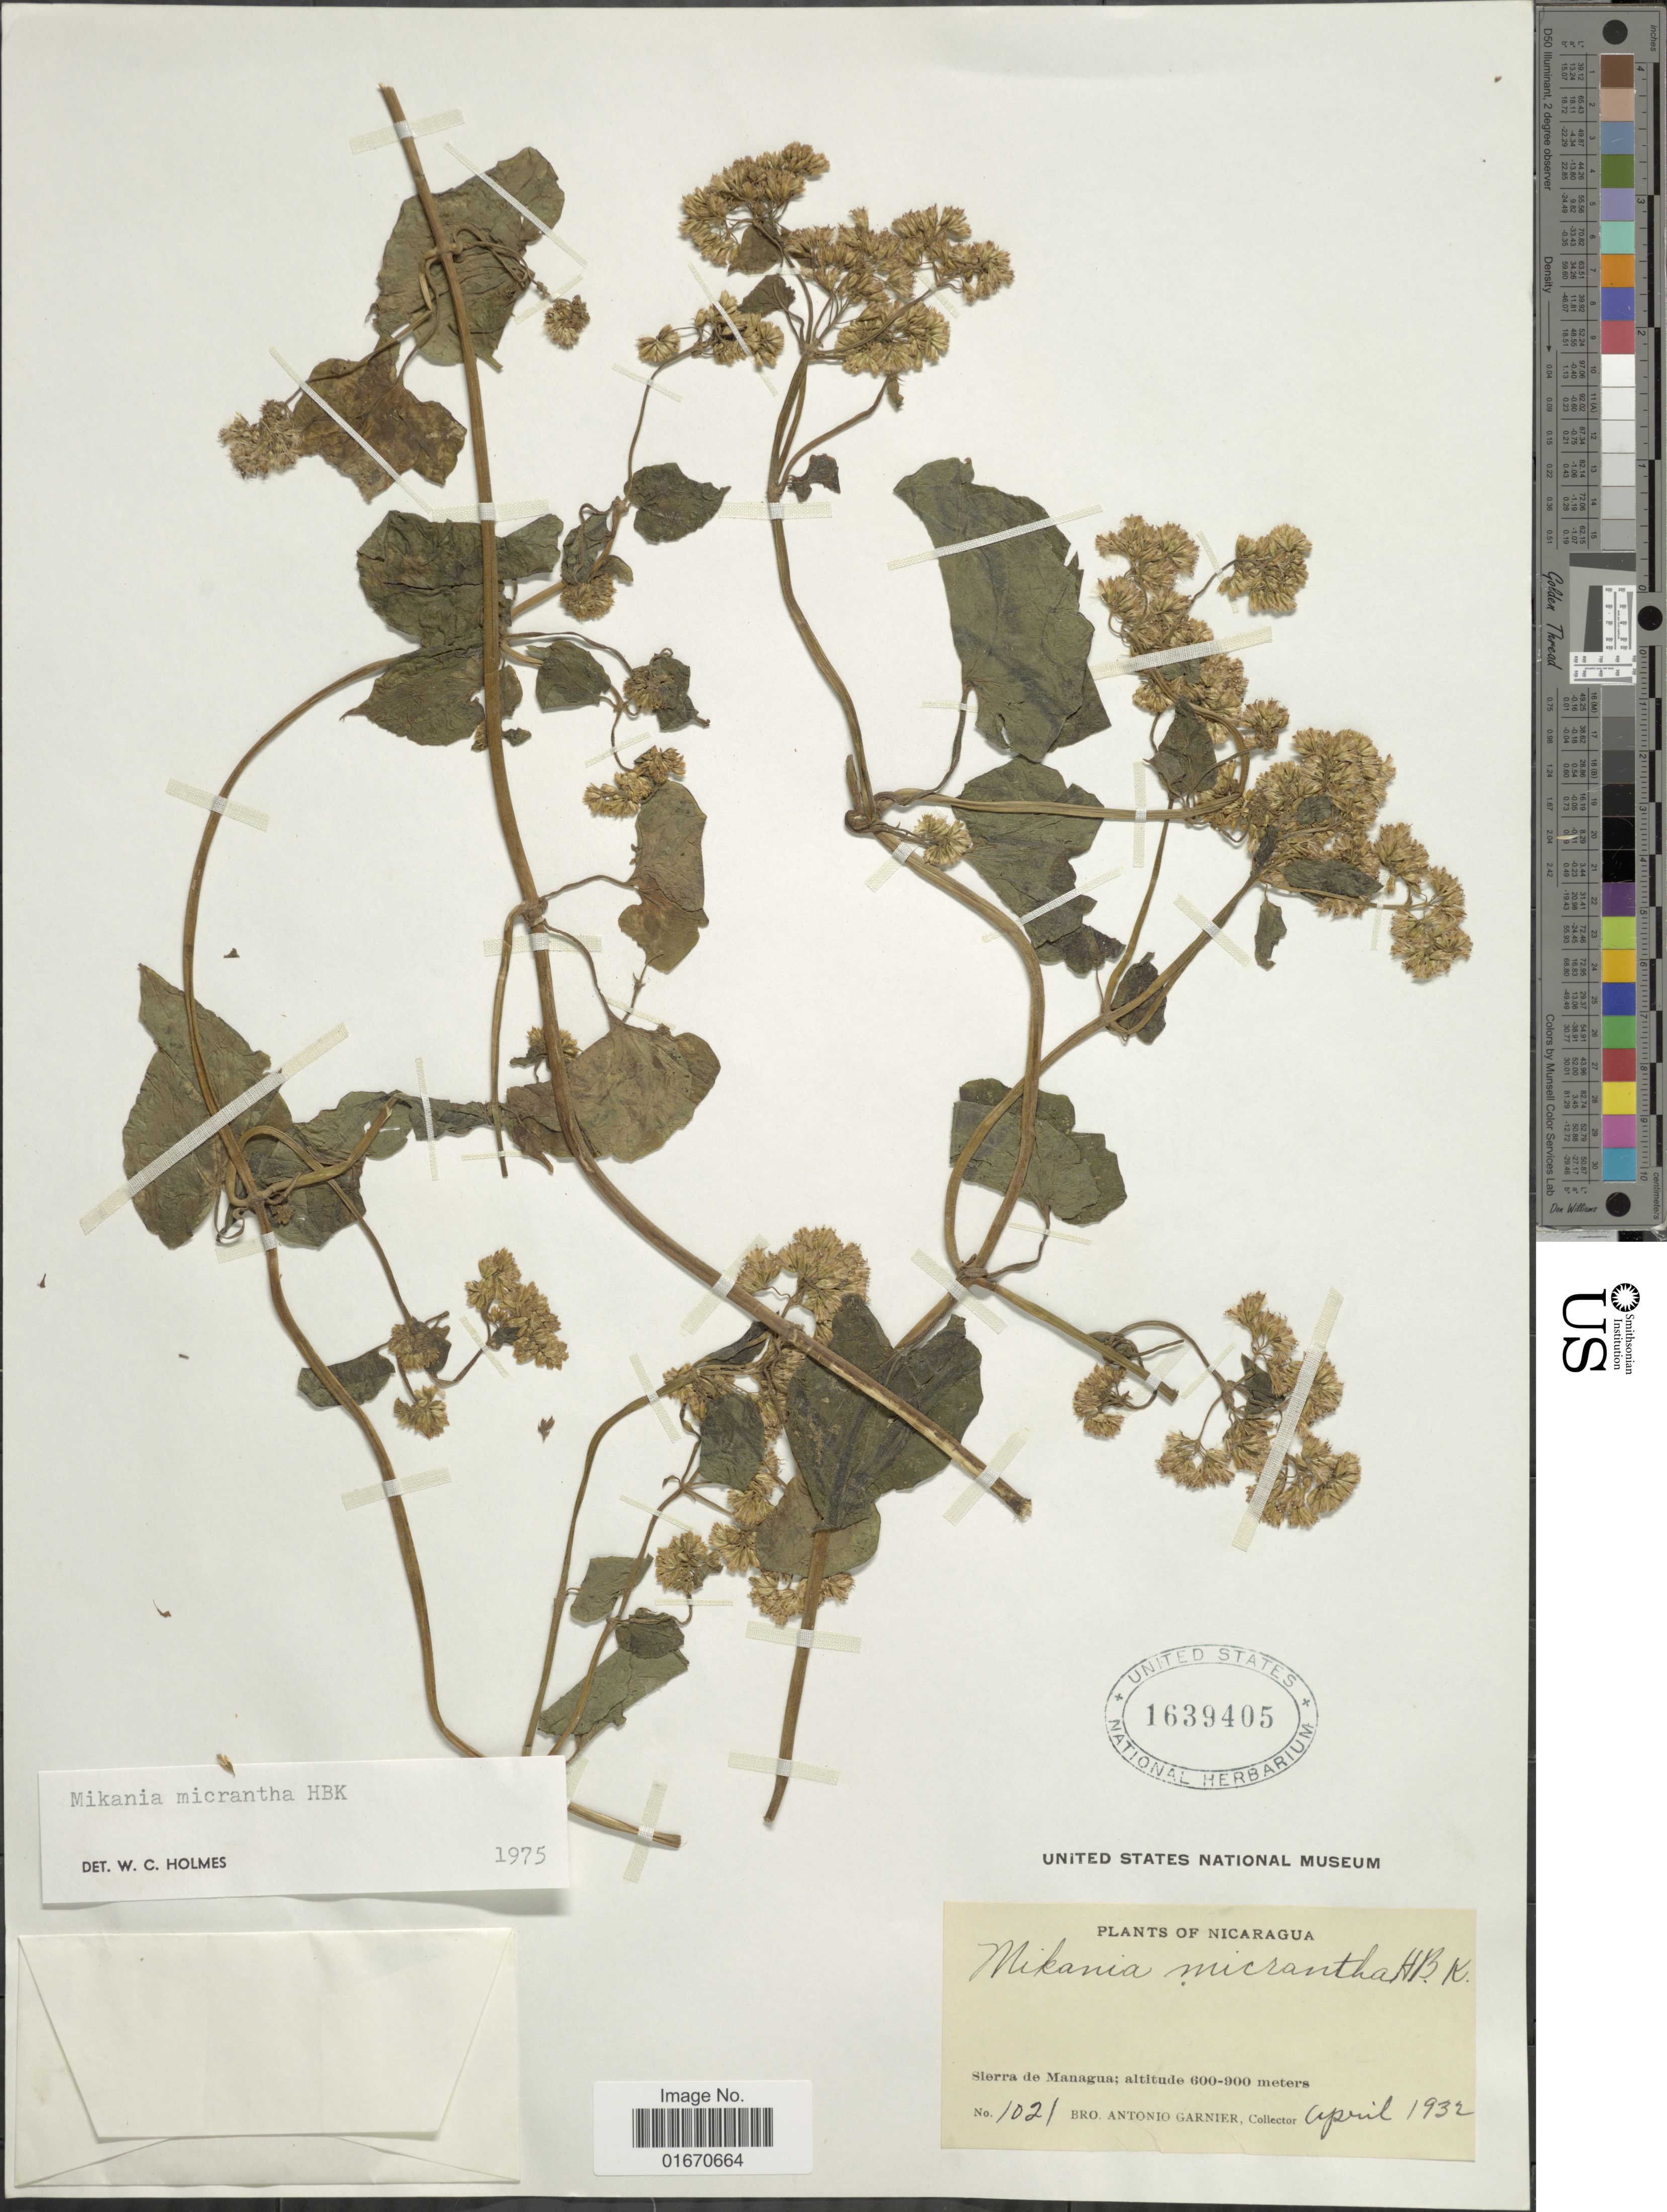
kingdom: Plantae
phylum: Tracheophyta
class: Magnoliopsida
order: Asterales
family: Asteraceae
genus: Mikania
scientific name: Mikania micrantha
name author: Kunth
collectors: Bro. A. Garnier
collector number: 1021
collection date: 1932-04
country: Nicaragua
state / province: Managua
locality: Sierra de Managua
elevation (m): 600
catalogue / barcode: US 1639405